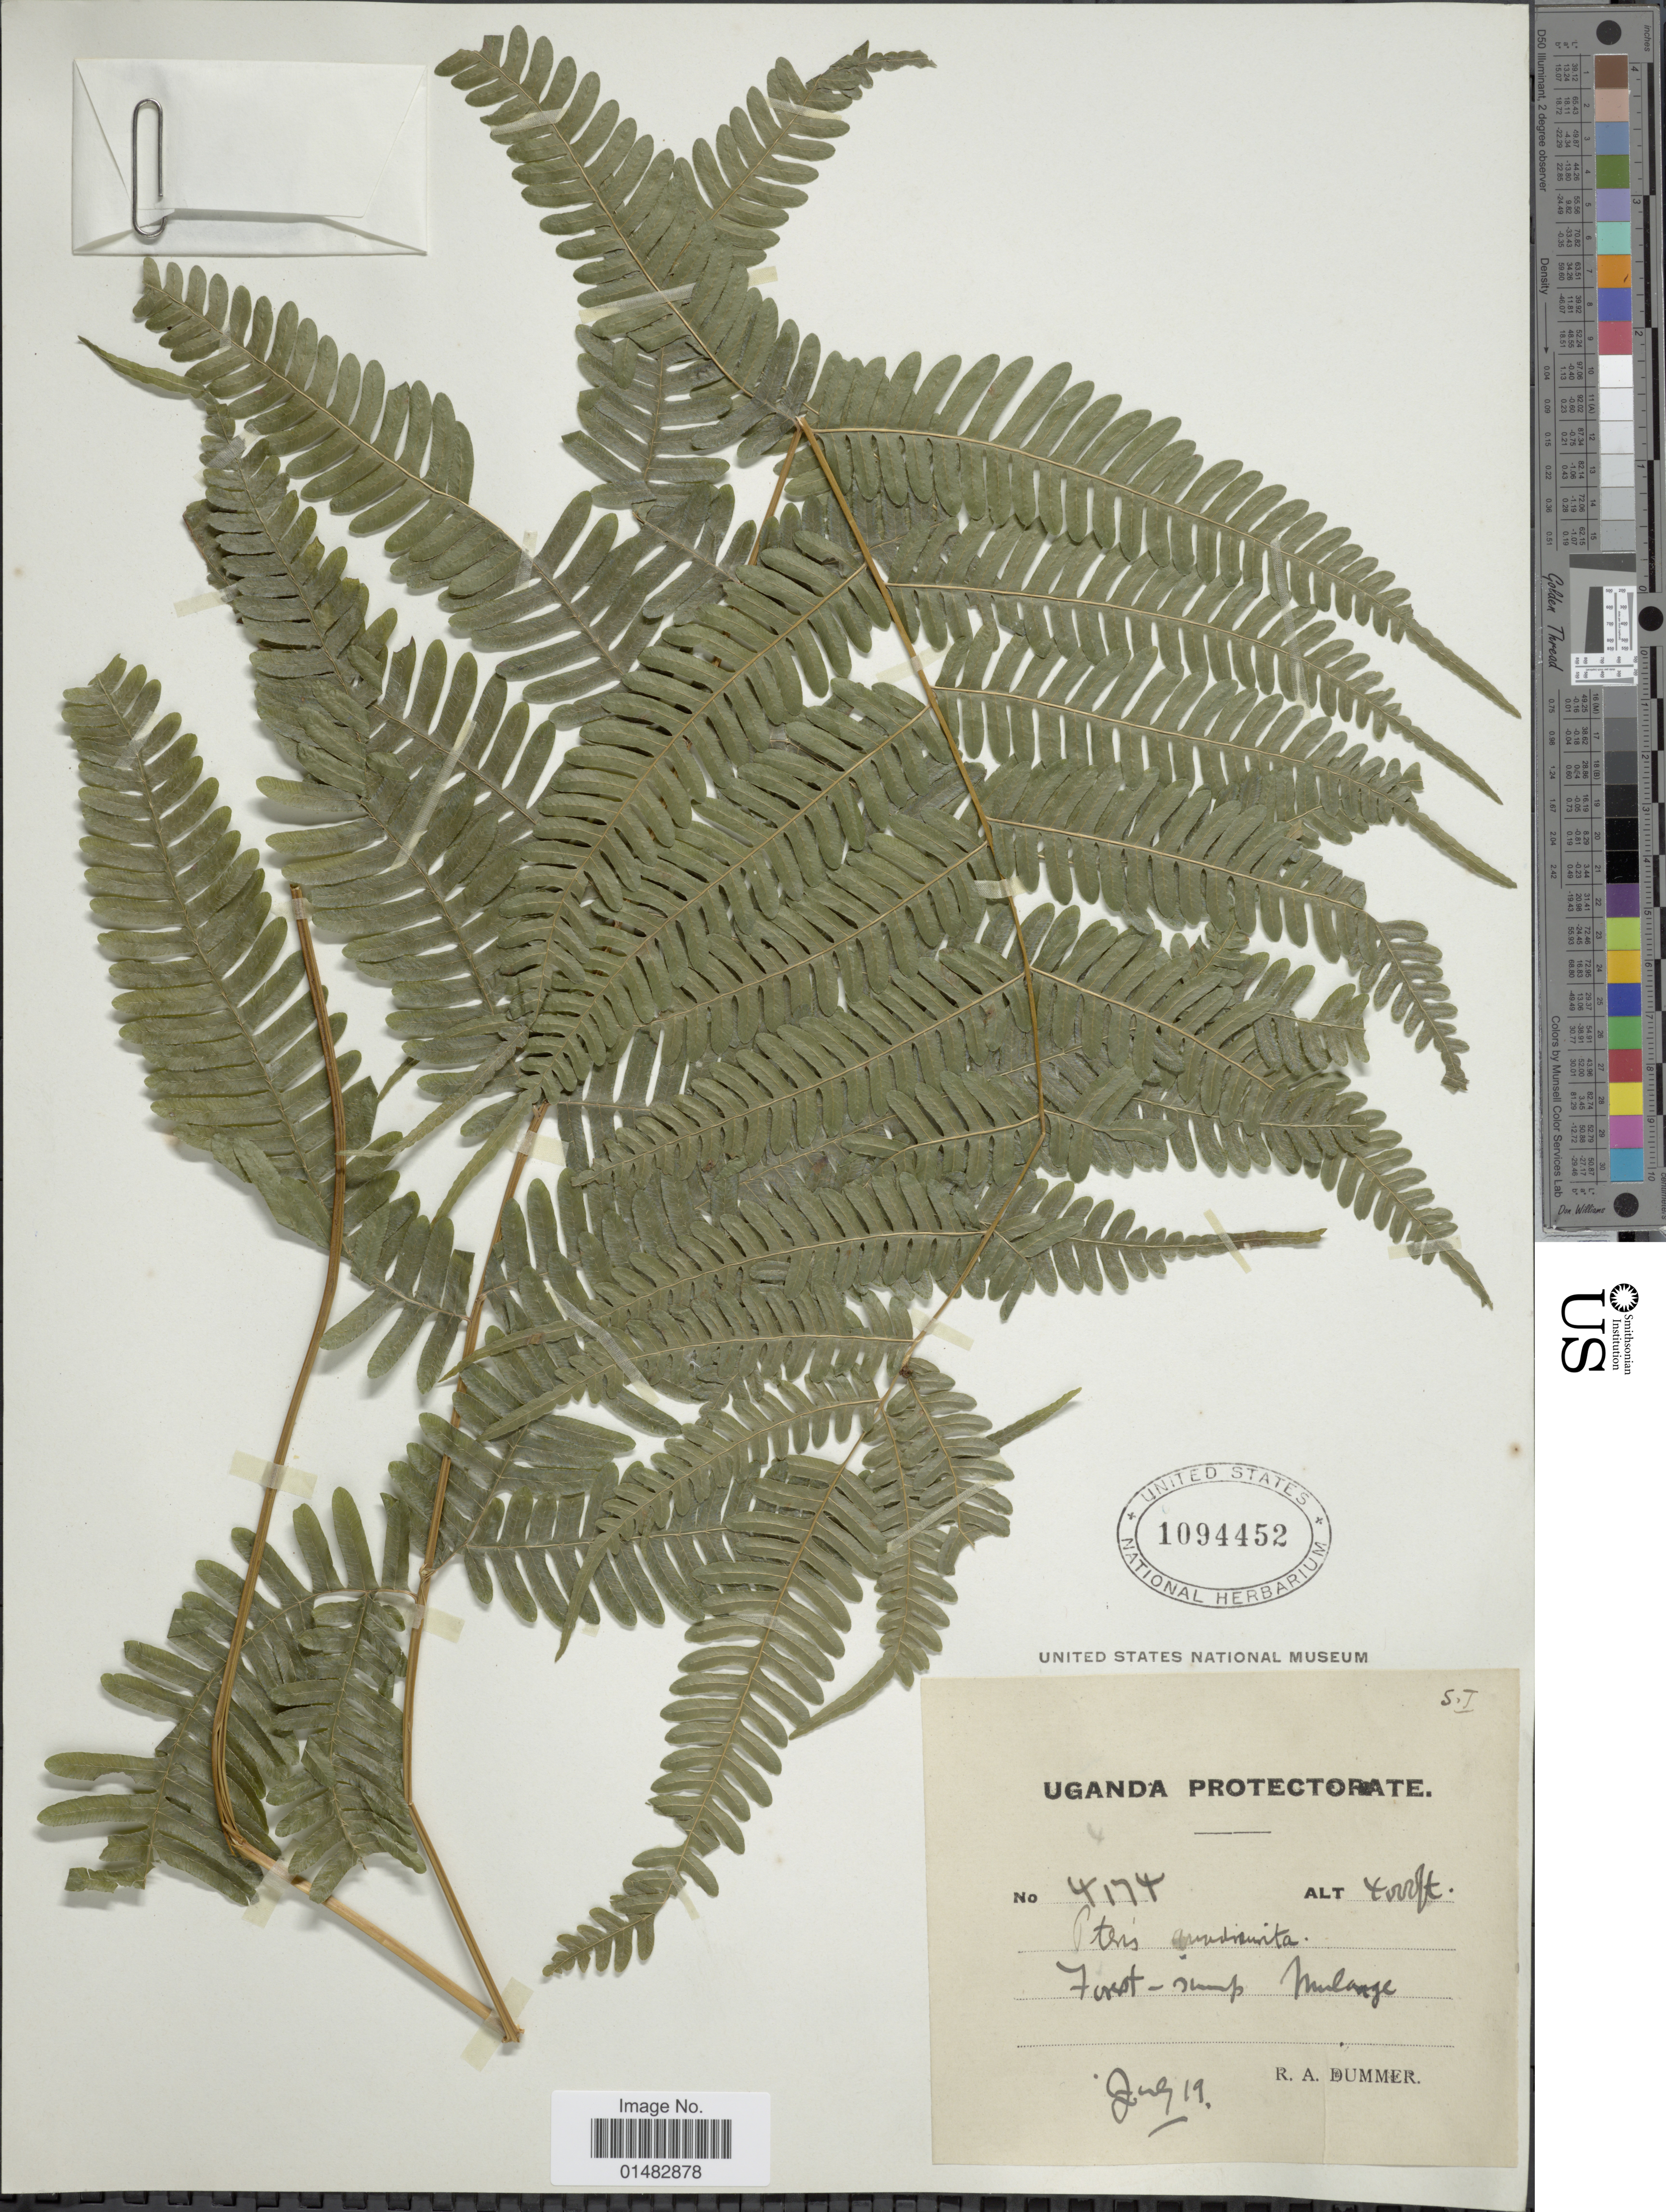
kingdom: Plantae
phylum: Tracheophyta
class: Polypodiopsida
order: Polypodiales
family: Pteridaceae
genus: Pteris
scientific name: Pteris quadriaurita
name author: Retz.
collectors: R. Duemmer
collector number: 4174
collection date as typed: Transcribed d/m/y: /7/19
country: Uganda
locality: Uganda Protectorate, forest-swamp, Mulange.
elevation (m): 1219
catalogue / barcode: US 1094452